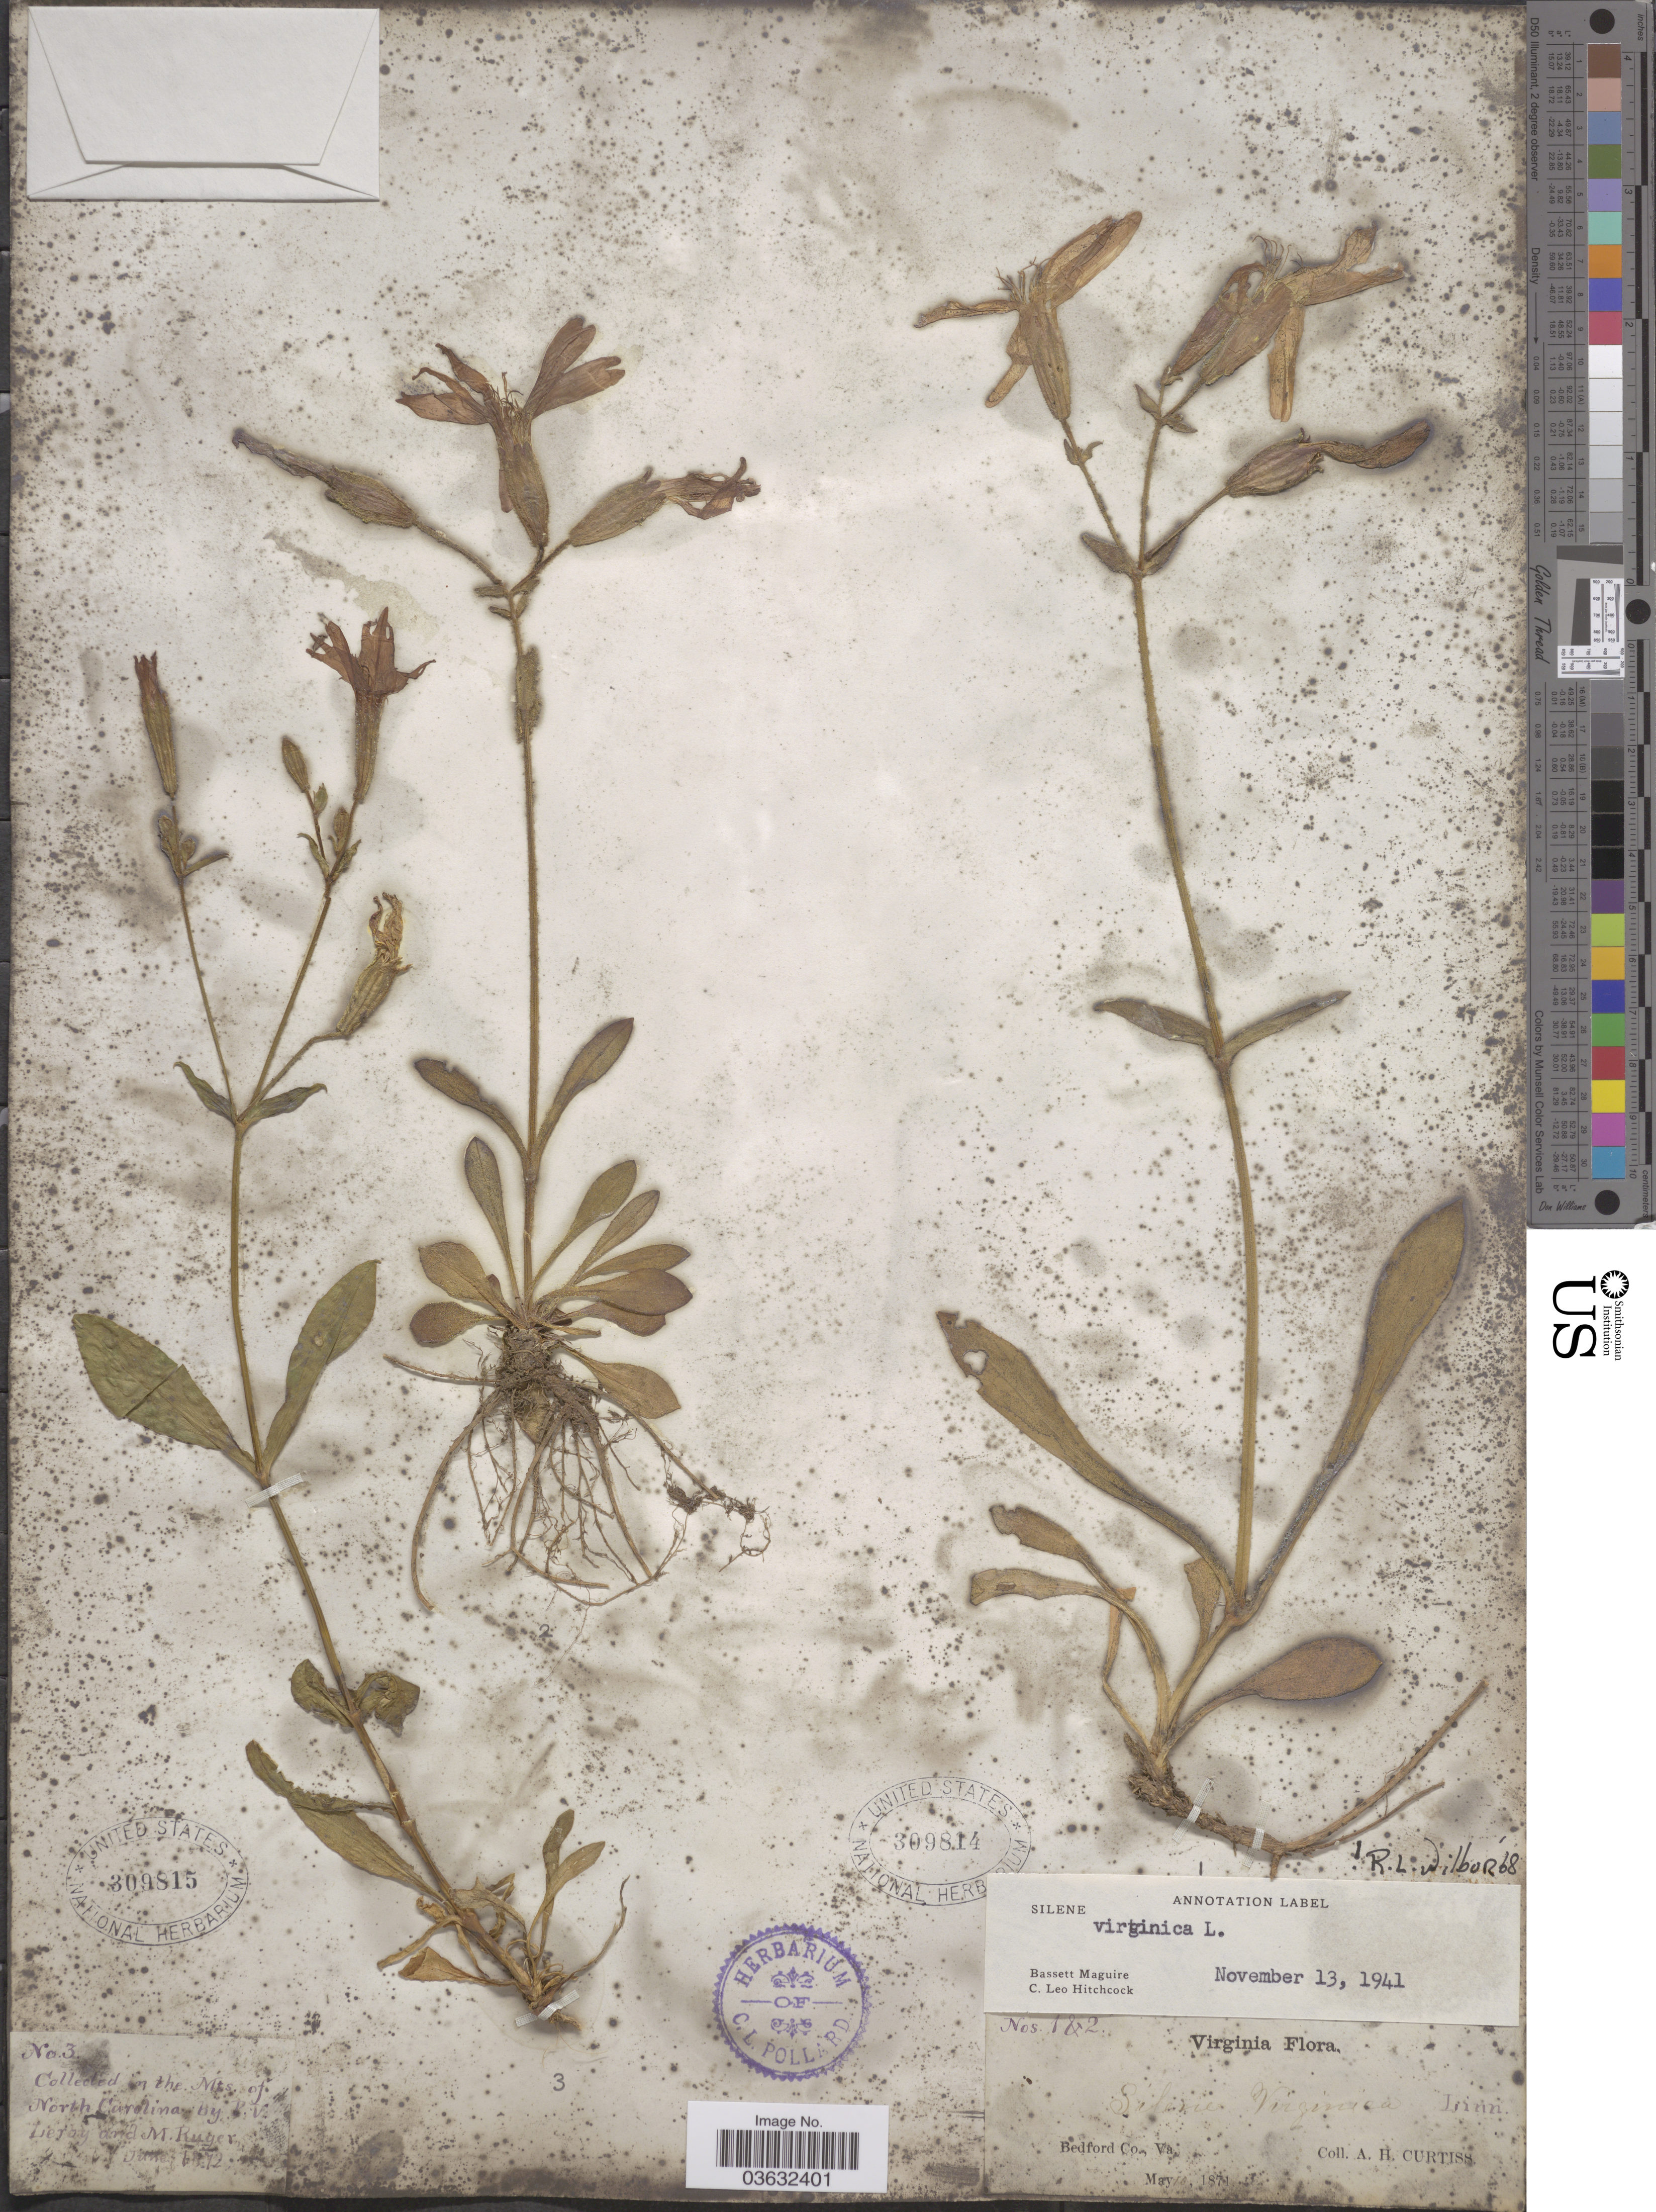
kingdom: Plantae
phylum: Tracheophyta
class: Magnoliopsida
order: Caryophyllales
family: Caryophyllaceae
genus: Silene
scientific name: Silene virginica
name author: L.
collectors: P. Leroy & M. Ruger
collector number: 3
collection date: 1872-06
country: United States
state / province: North Carolina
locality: On the Mts. of North Carolina.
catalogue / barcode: US 309815-2